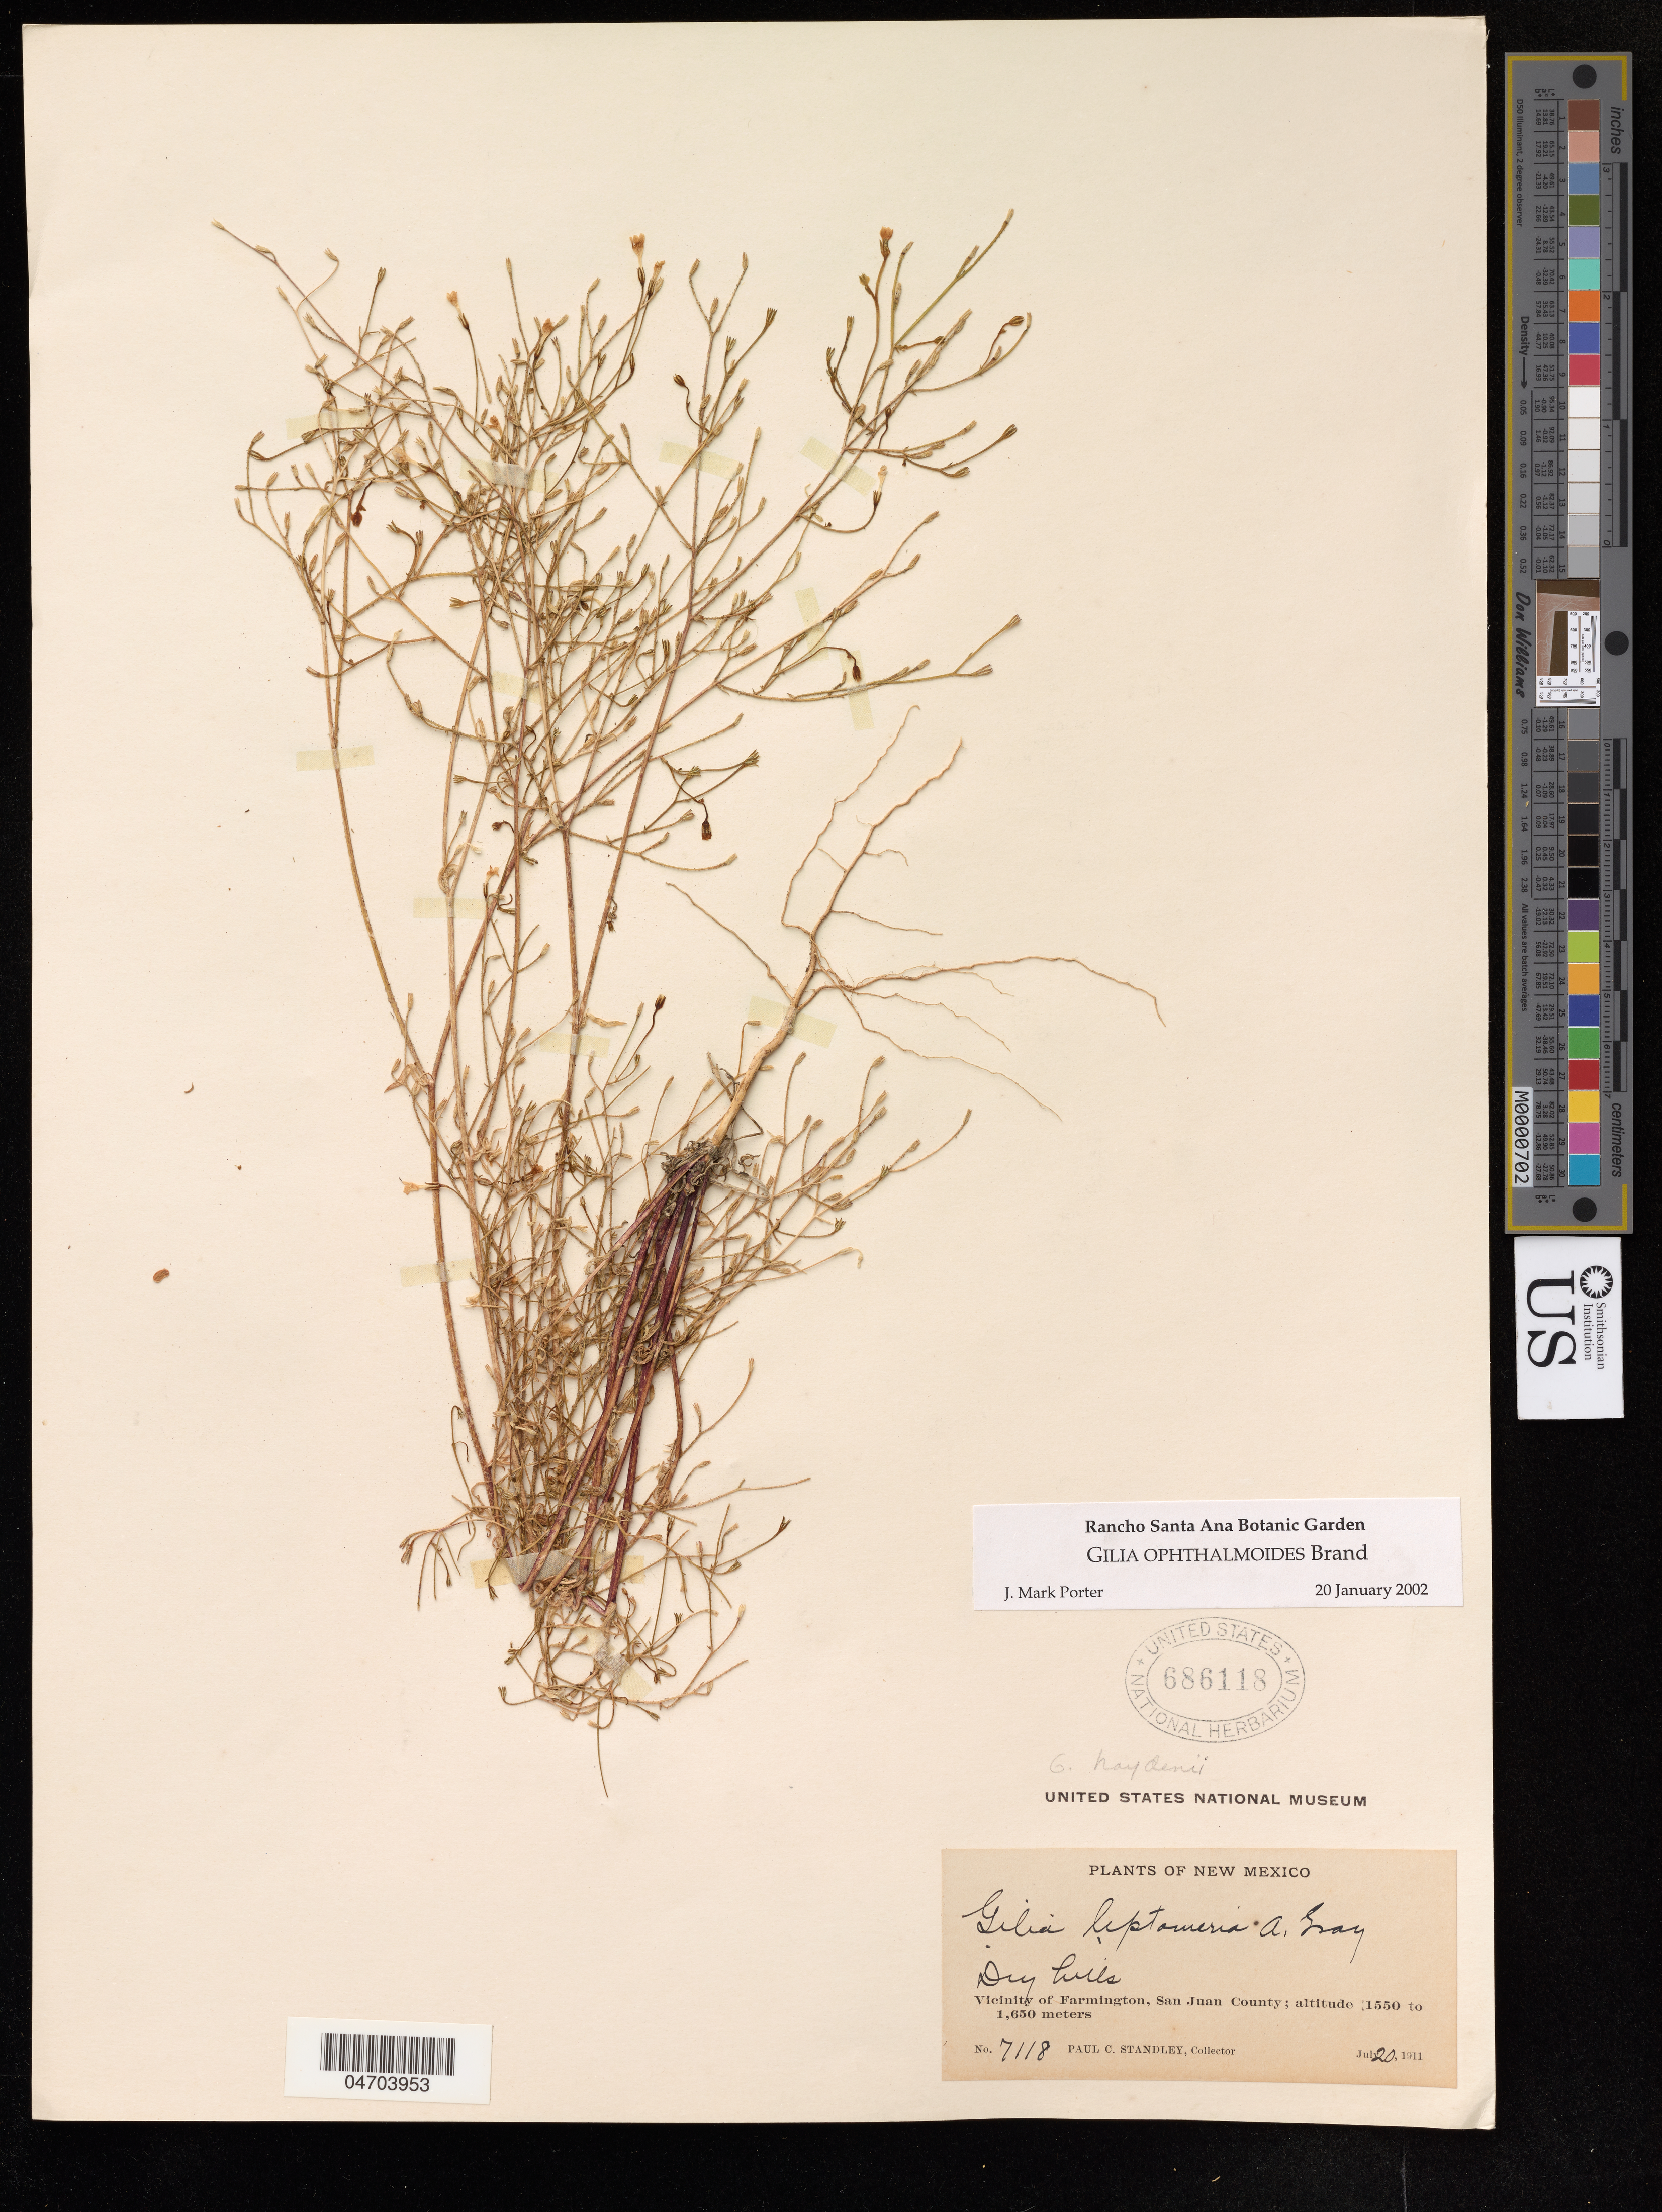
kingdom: Plantae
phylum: Tracheophyta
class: Magnoliopsida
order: Ericales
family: Polemoniaceae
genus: Gilia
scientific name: Gilia ophthalmoides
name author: Brand in Engl.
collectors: P. C. Standley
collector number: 7118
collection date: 1911-07-20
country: United States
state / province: New Mexico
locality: Vicinity of Farmington, San Juan County.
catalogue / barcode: US 686118